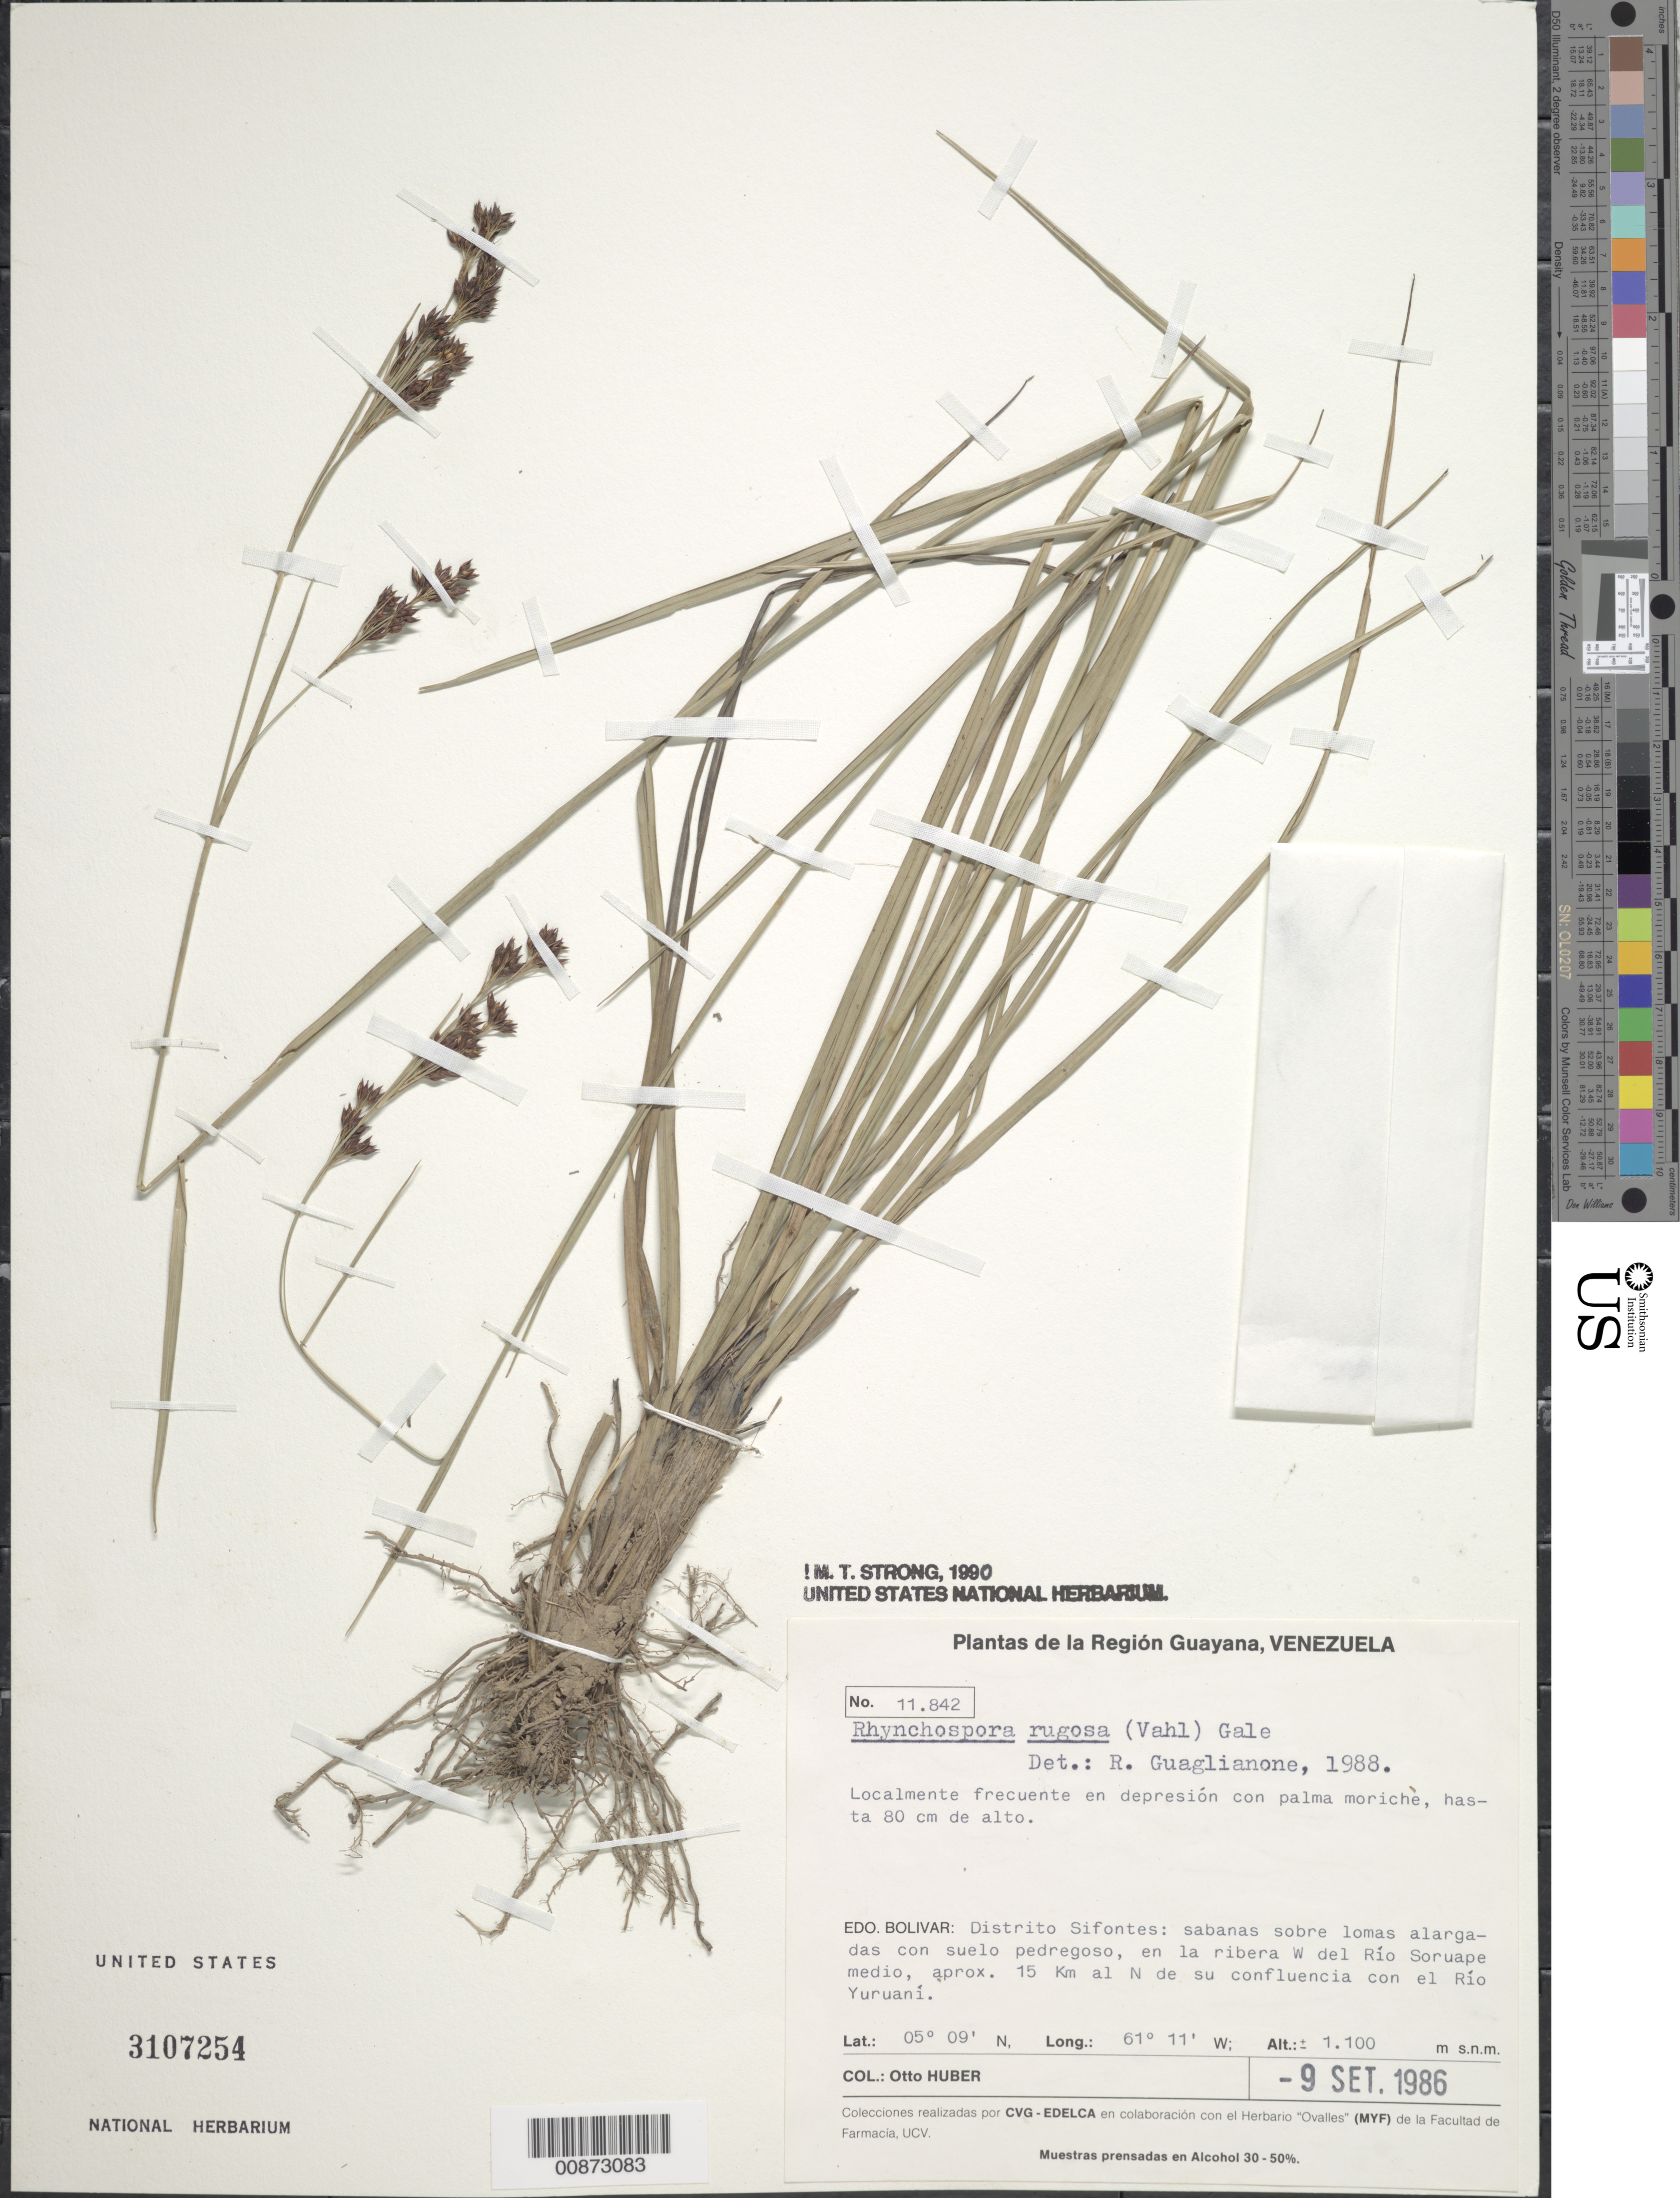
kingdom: Plantae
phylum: Tracheophyta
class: Liliopsida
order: Poales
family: Cyperaceae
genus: Rhynchospora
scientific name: Rhynchospora rugosa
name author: (Vahl) Gale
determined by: Guaglianone, E. R.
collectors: O. Huber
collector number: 11842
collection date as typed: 9-Sep-86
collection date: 1986-09-09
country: Venezuela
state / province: Bolívar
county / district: Sifontes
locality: Río Soruape medio, W en la región, aprox. 15 km al N de su confluencia con el Río Yuruaní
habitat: Sabanas sobre lomas alargadas con suelo pedregoso; en depresion con palma moriche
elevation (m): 1100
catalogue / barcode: US 3107254